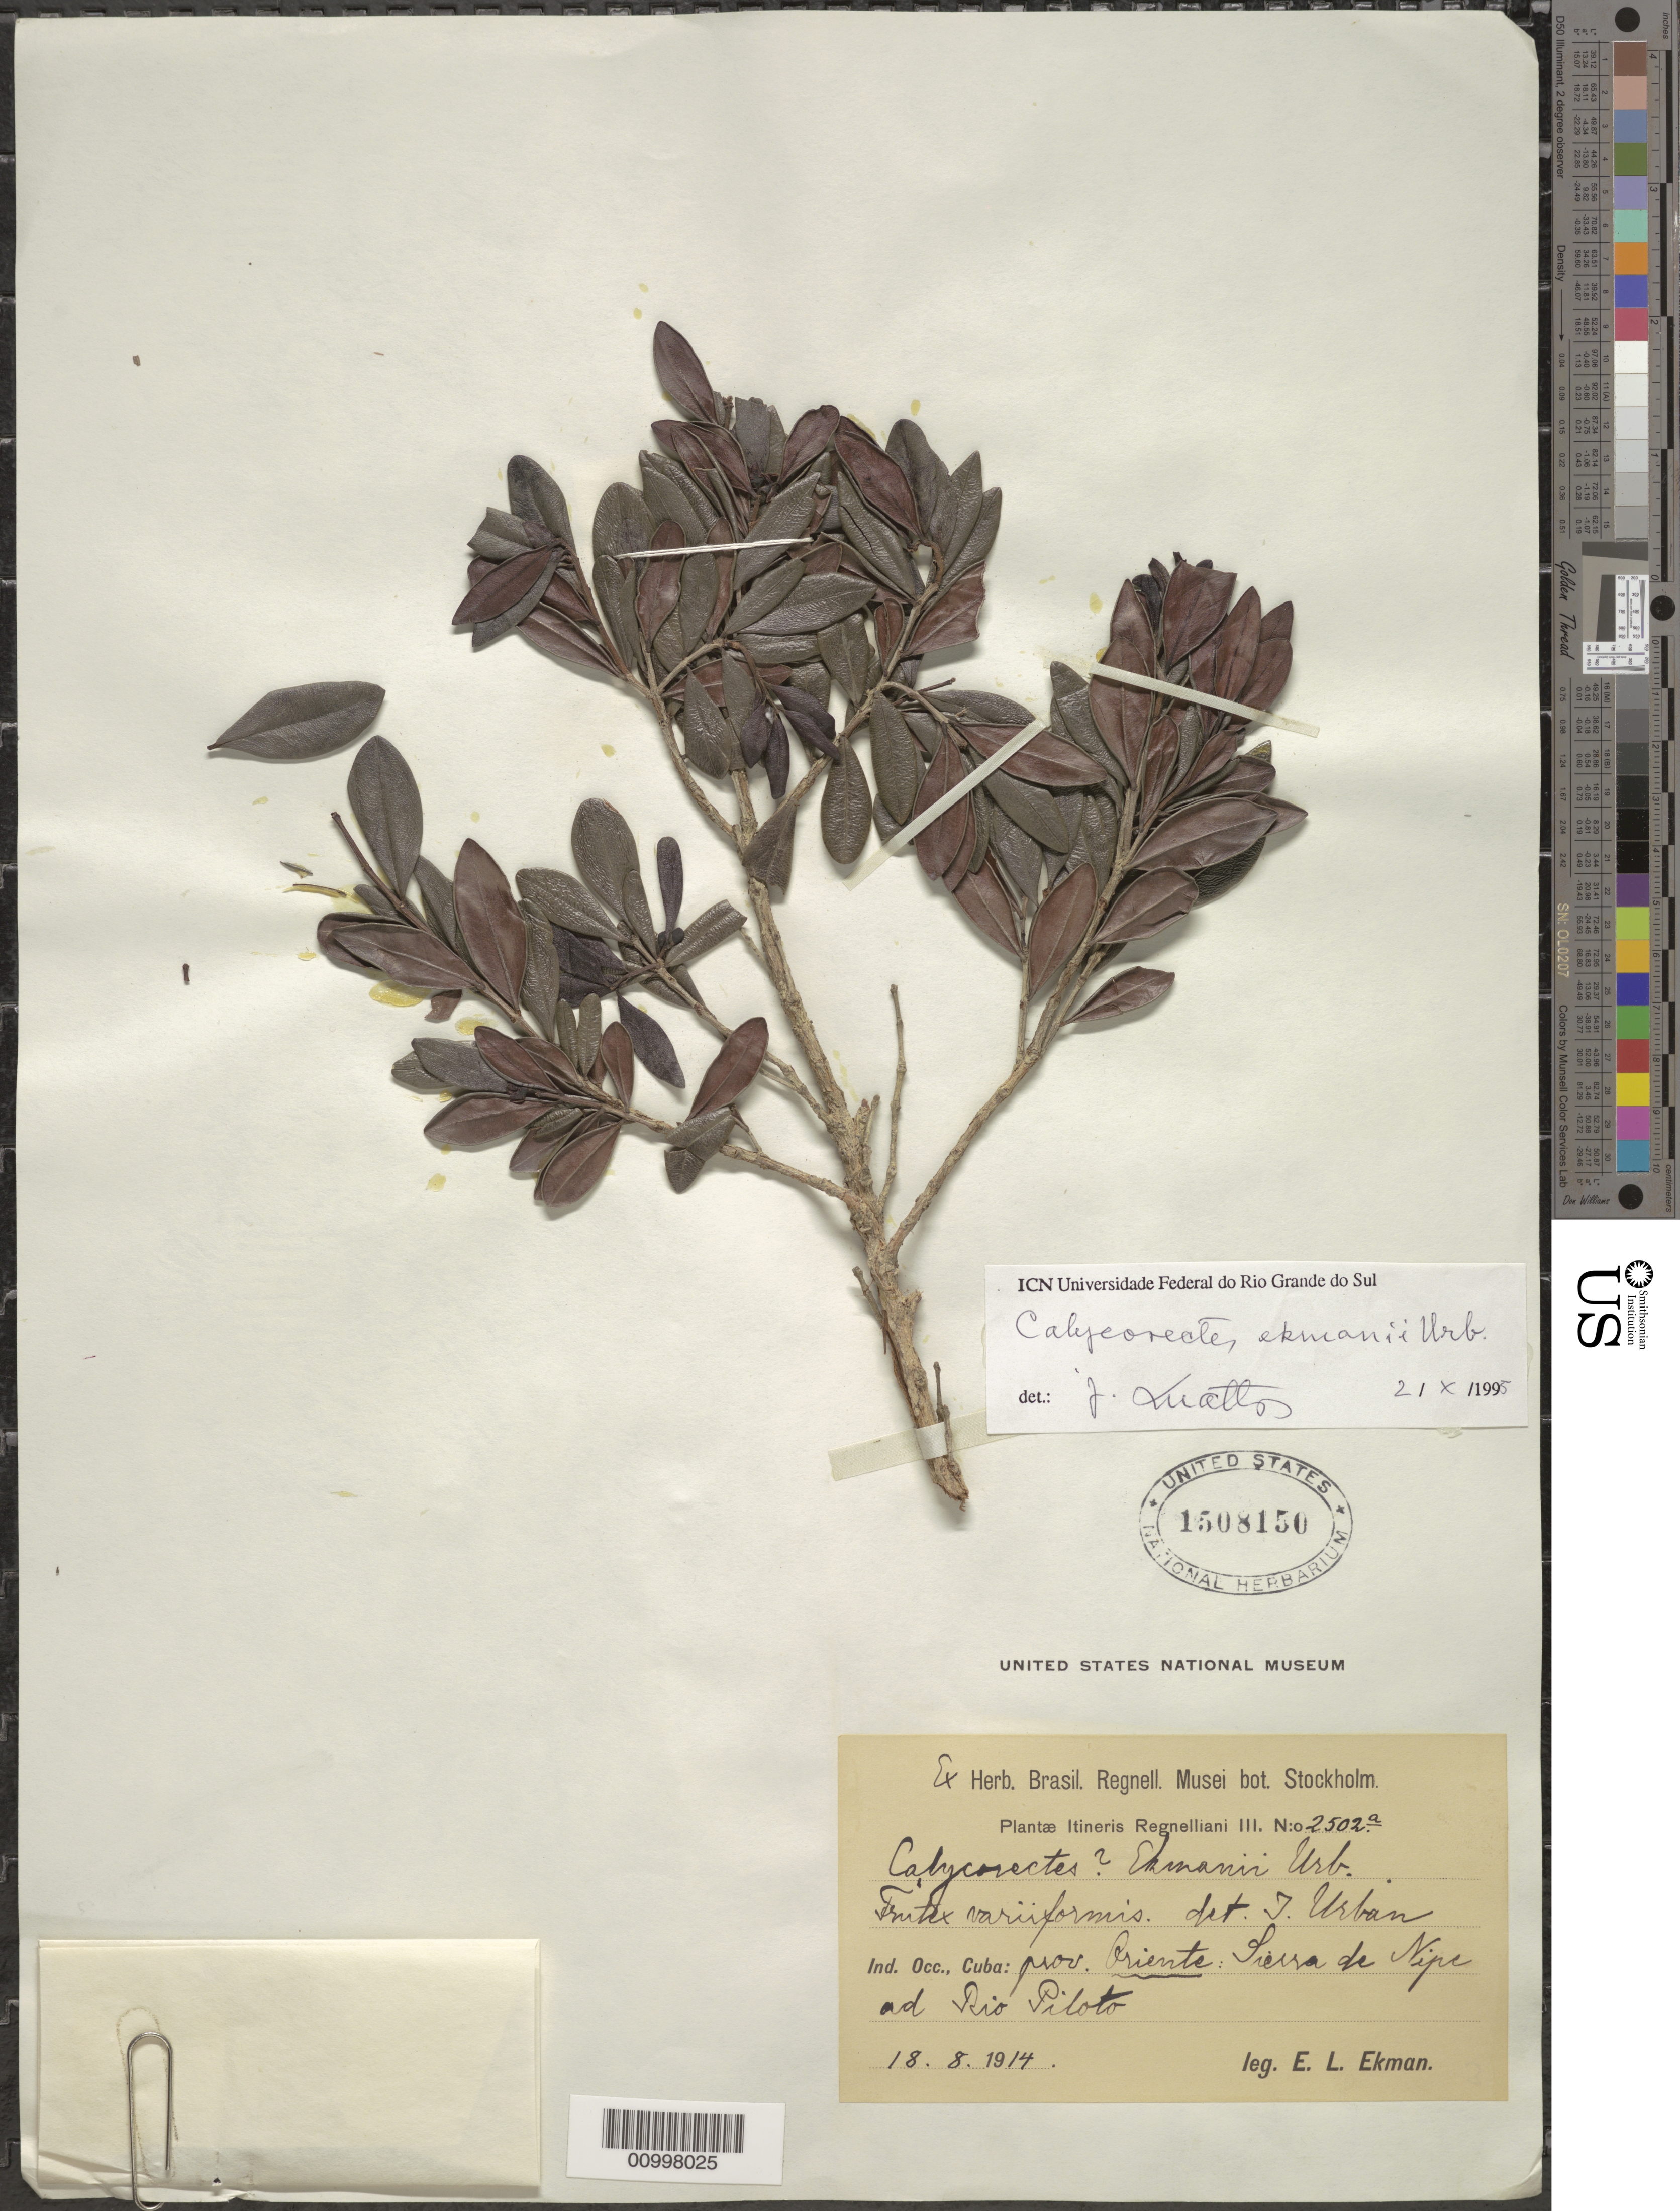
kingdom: Plantae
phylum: Tracheophyta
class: Magnoliopsida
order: Myrtales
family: Myrtaceae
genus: Eugenia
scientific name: Eugenia ekmanii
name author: (Urb.) Flickinger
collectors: E. L. Ekman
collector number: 2502a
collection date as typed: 18 Aug 1914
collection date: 1914-08-18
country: Cuba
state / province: Holguín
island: Cuba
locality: Sierra de Nipe ad Rio Piloto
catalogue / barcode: US 1508150